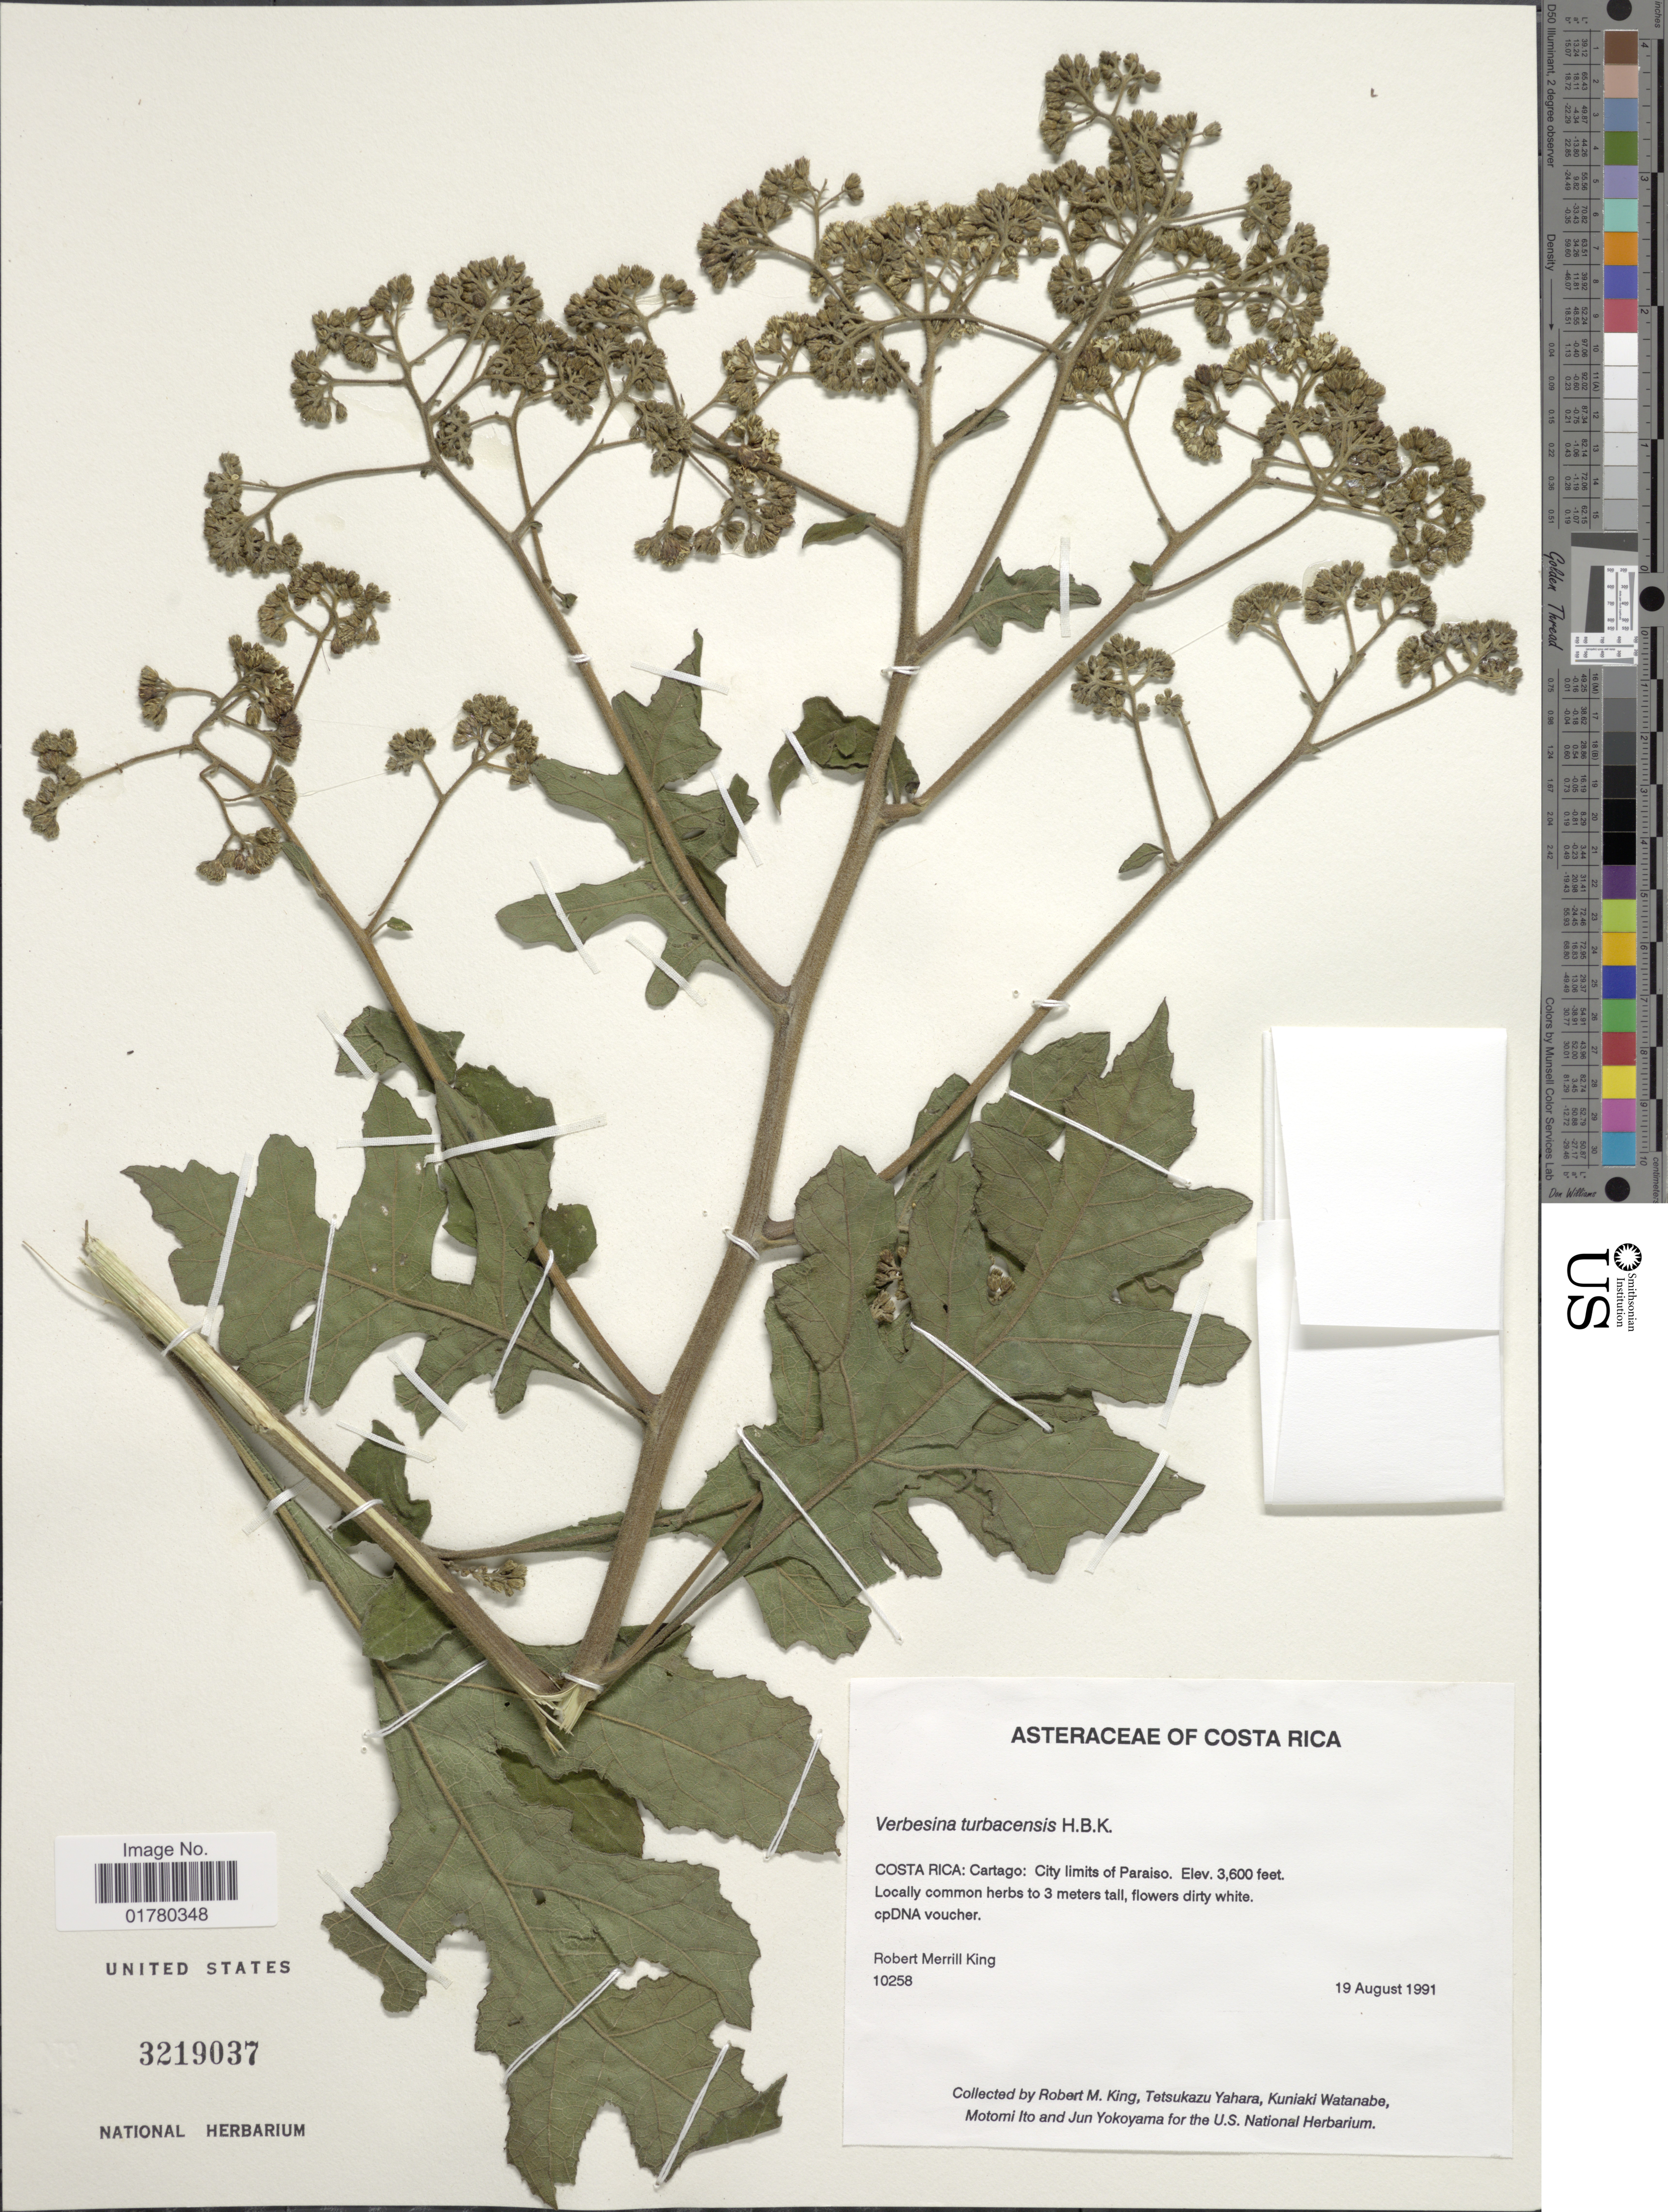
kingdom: Plantae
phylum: Tracheophyta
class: Magnoliopsida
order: Asterales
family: Asteraceae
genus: Verbesina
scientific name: Verbesina turbacensis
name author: Kunth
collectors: R. M. King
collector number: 10258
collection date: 1991-08-19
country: Costa Rica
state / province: Cartago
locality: City limits of Paraiso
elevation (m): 1097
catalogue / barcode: US 3219037